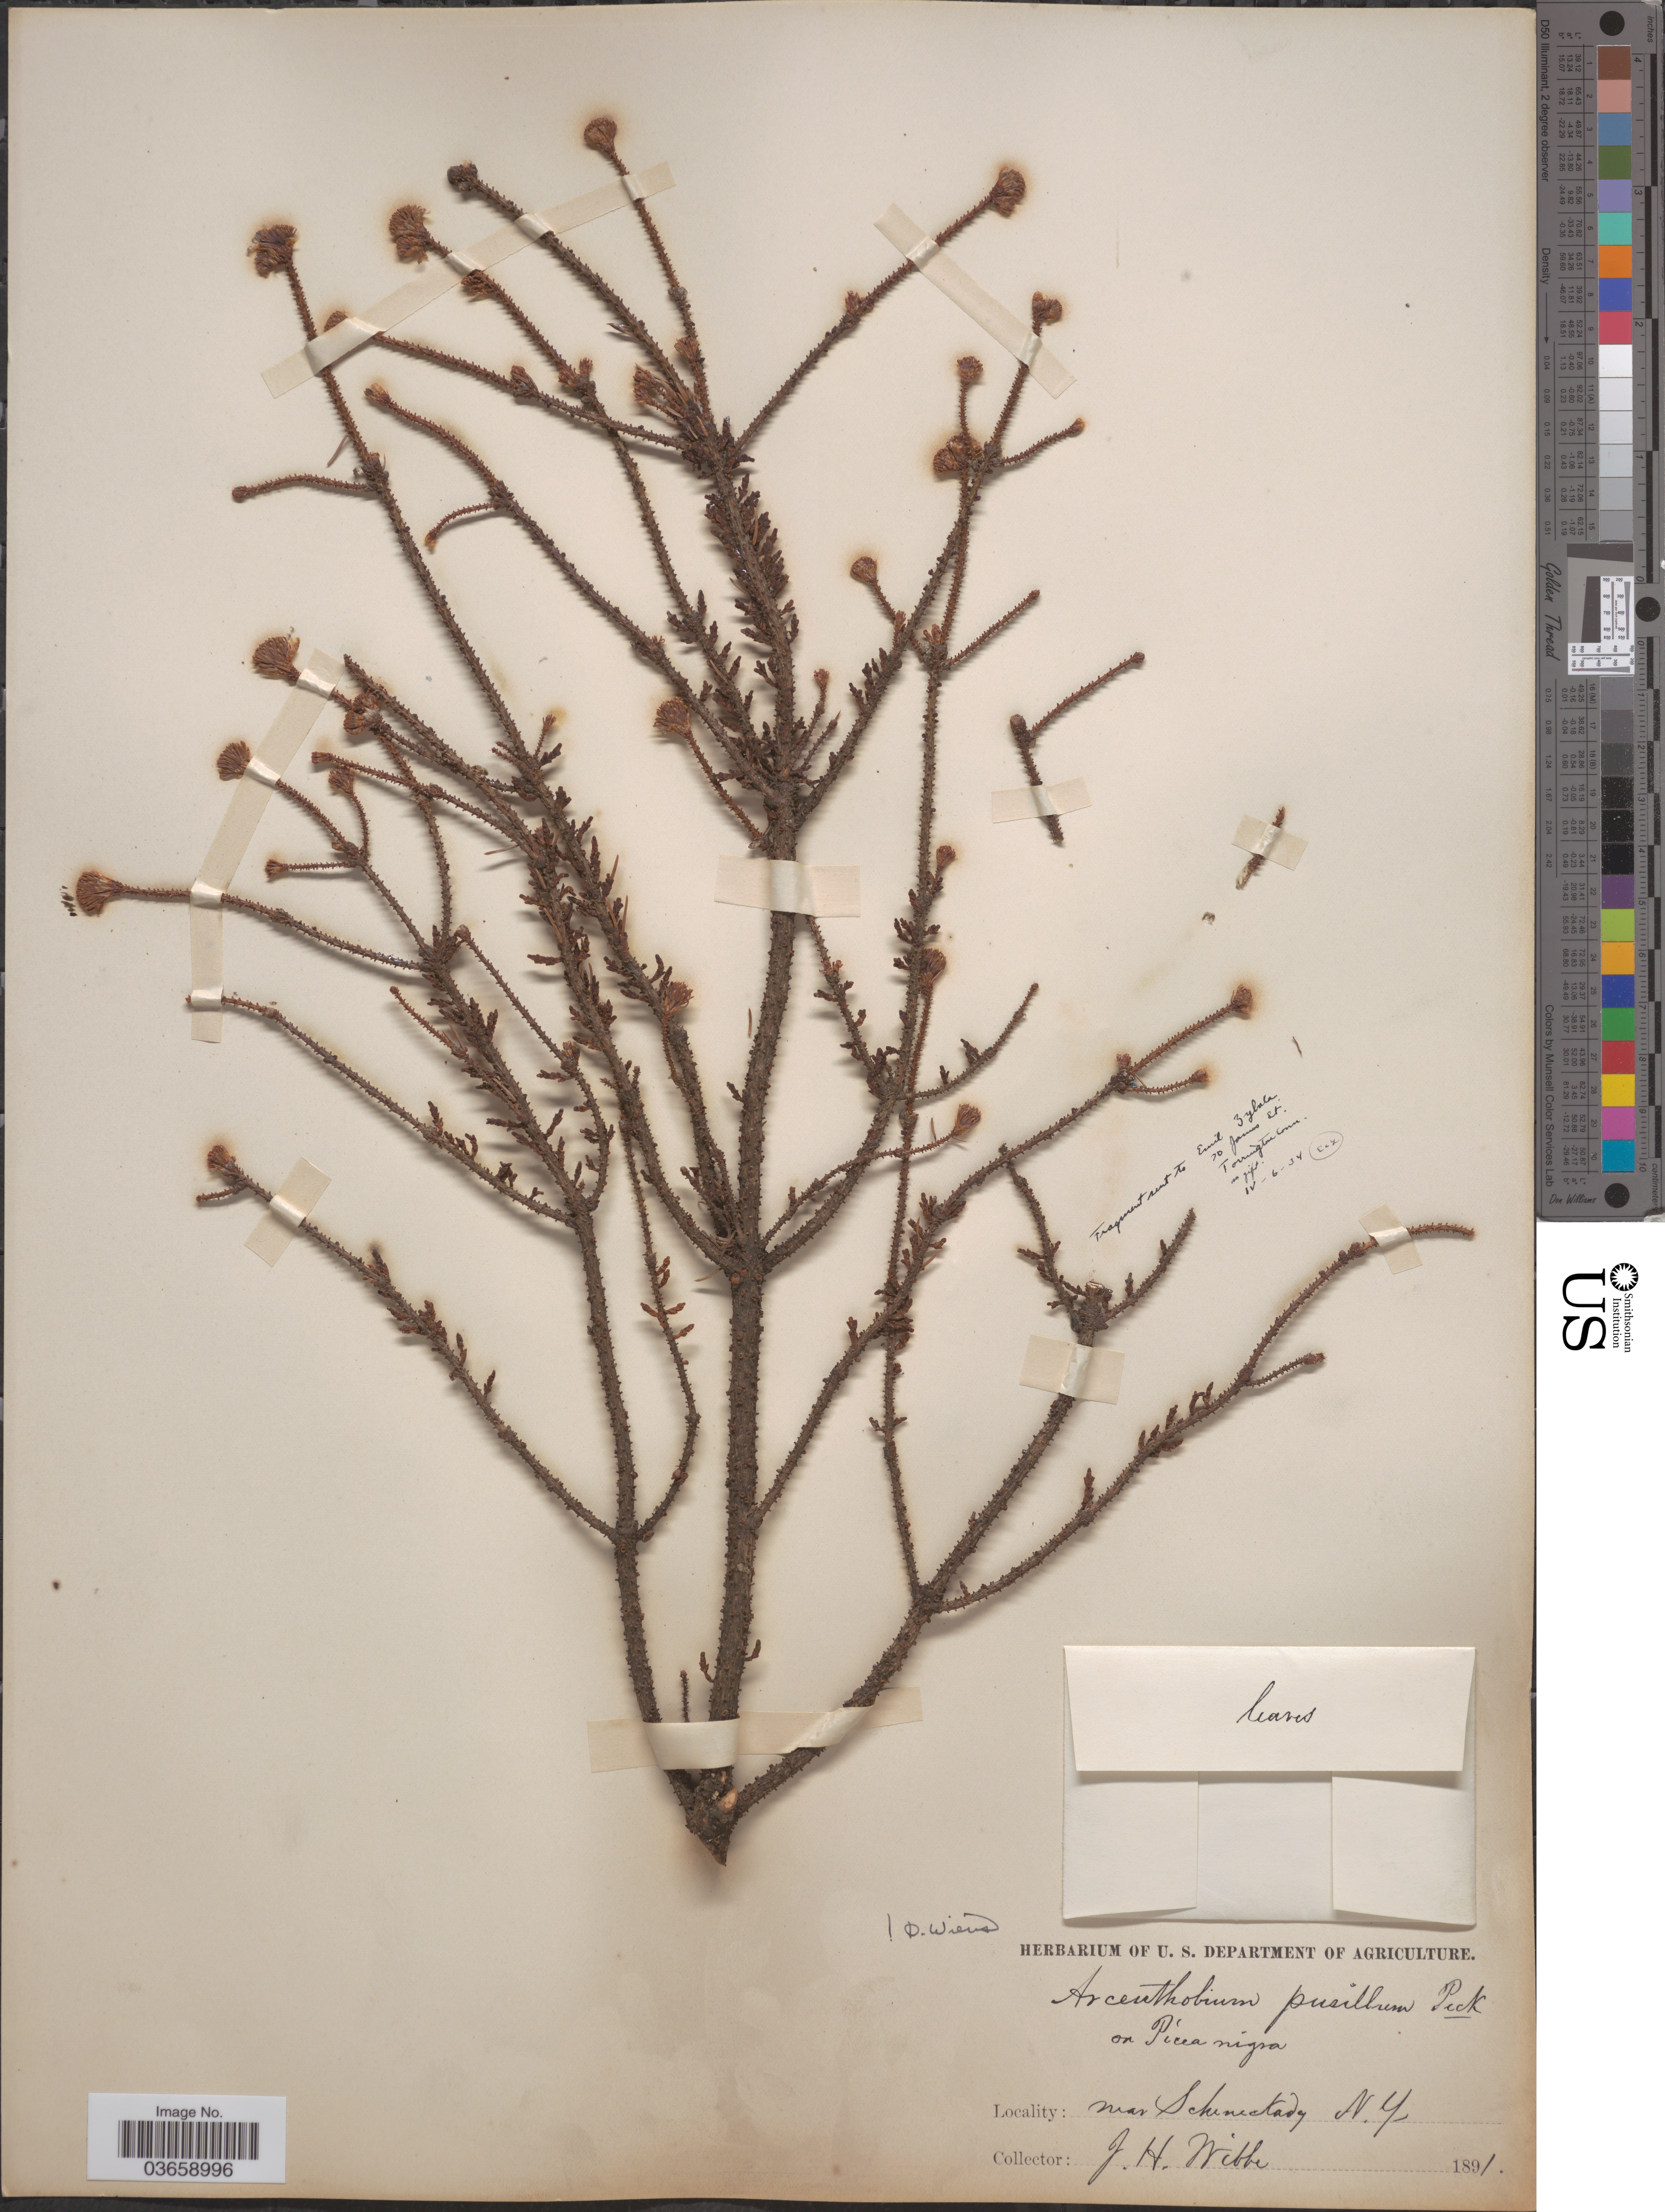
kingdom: Plantae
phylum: Tracheophyta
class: Magnoliopsida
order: Santalales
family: Viscaceae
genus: Arceuthobium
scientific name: Arceuthobium pusillum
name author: Peck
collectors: J. Wibbe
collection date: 1891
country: United States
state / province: New York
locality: Near Schenectady.